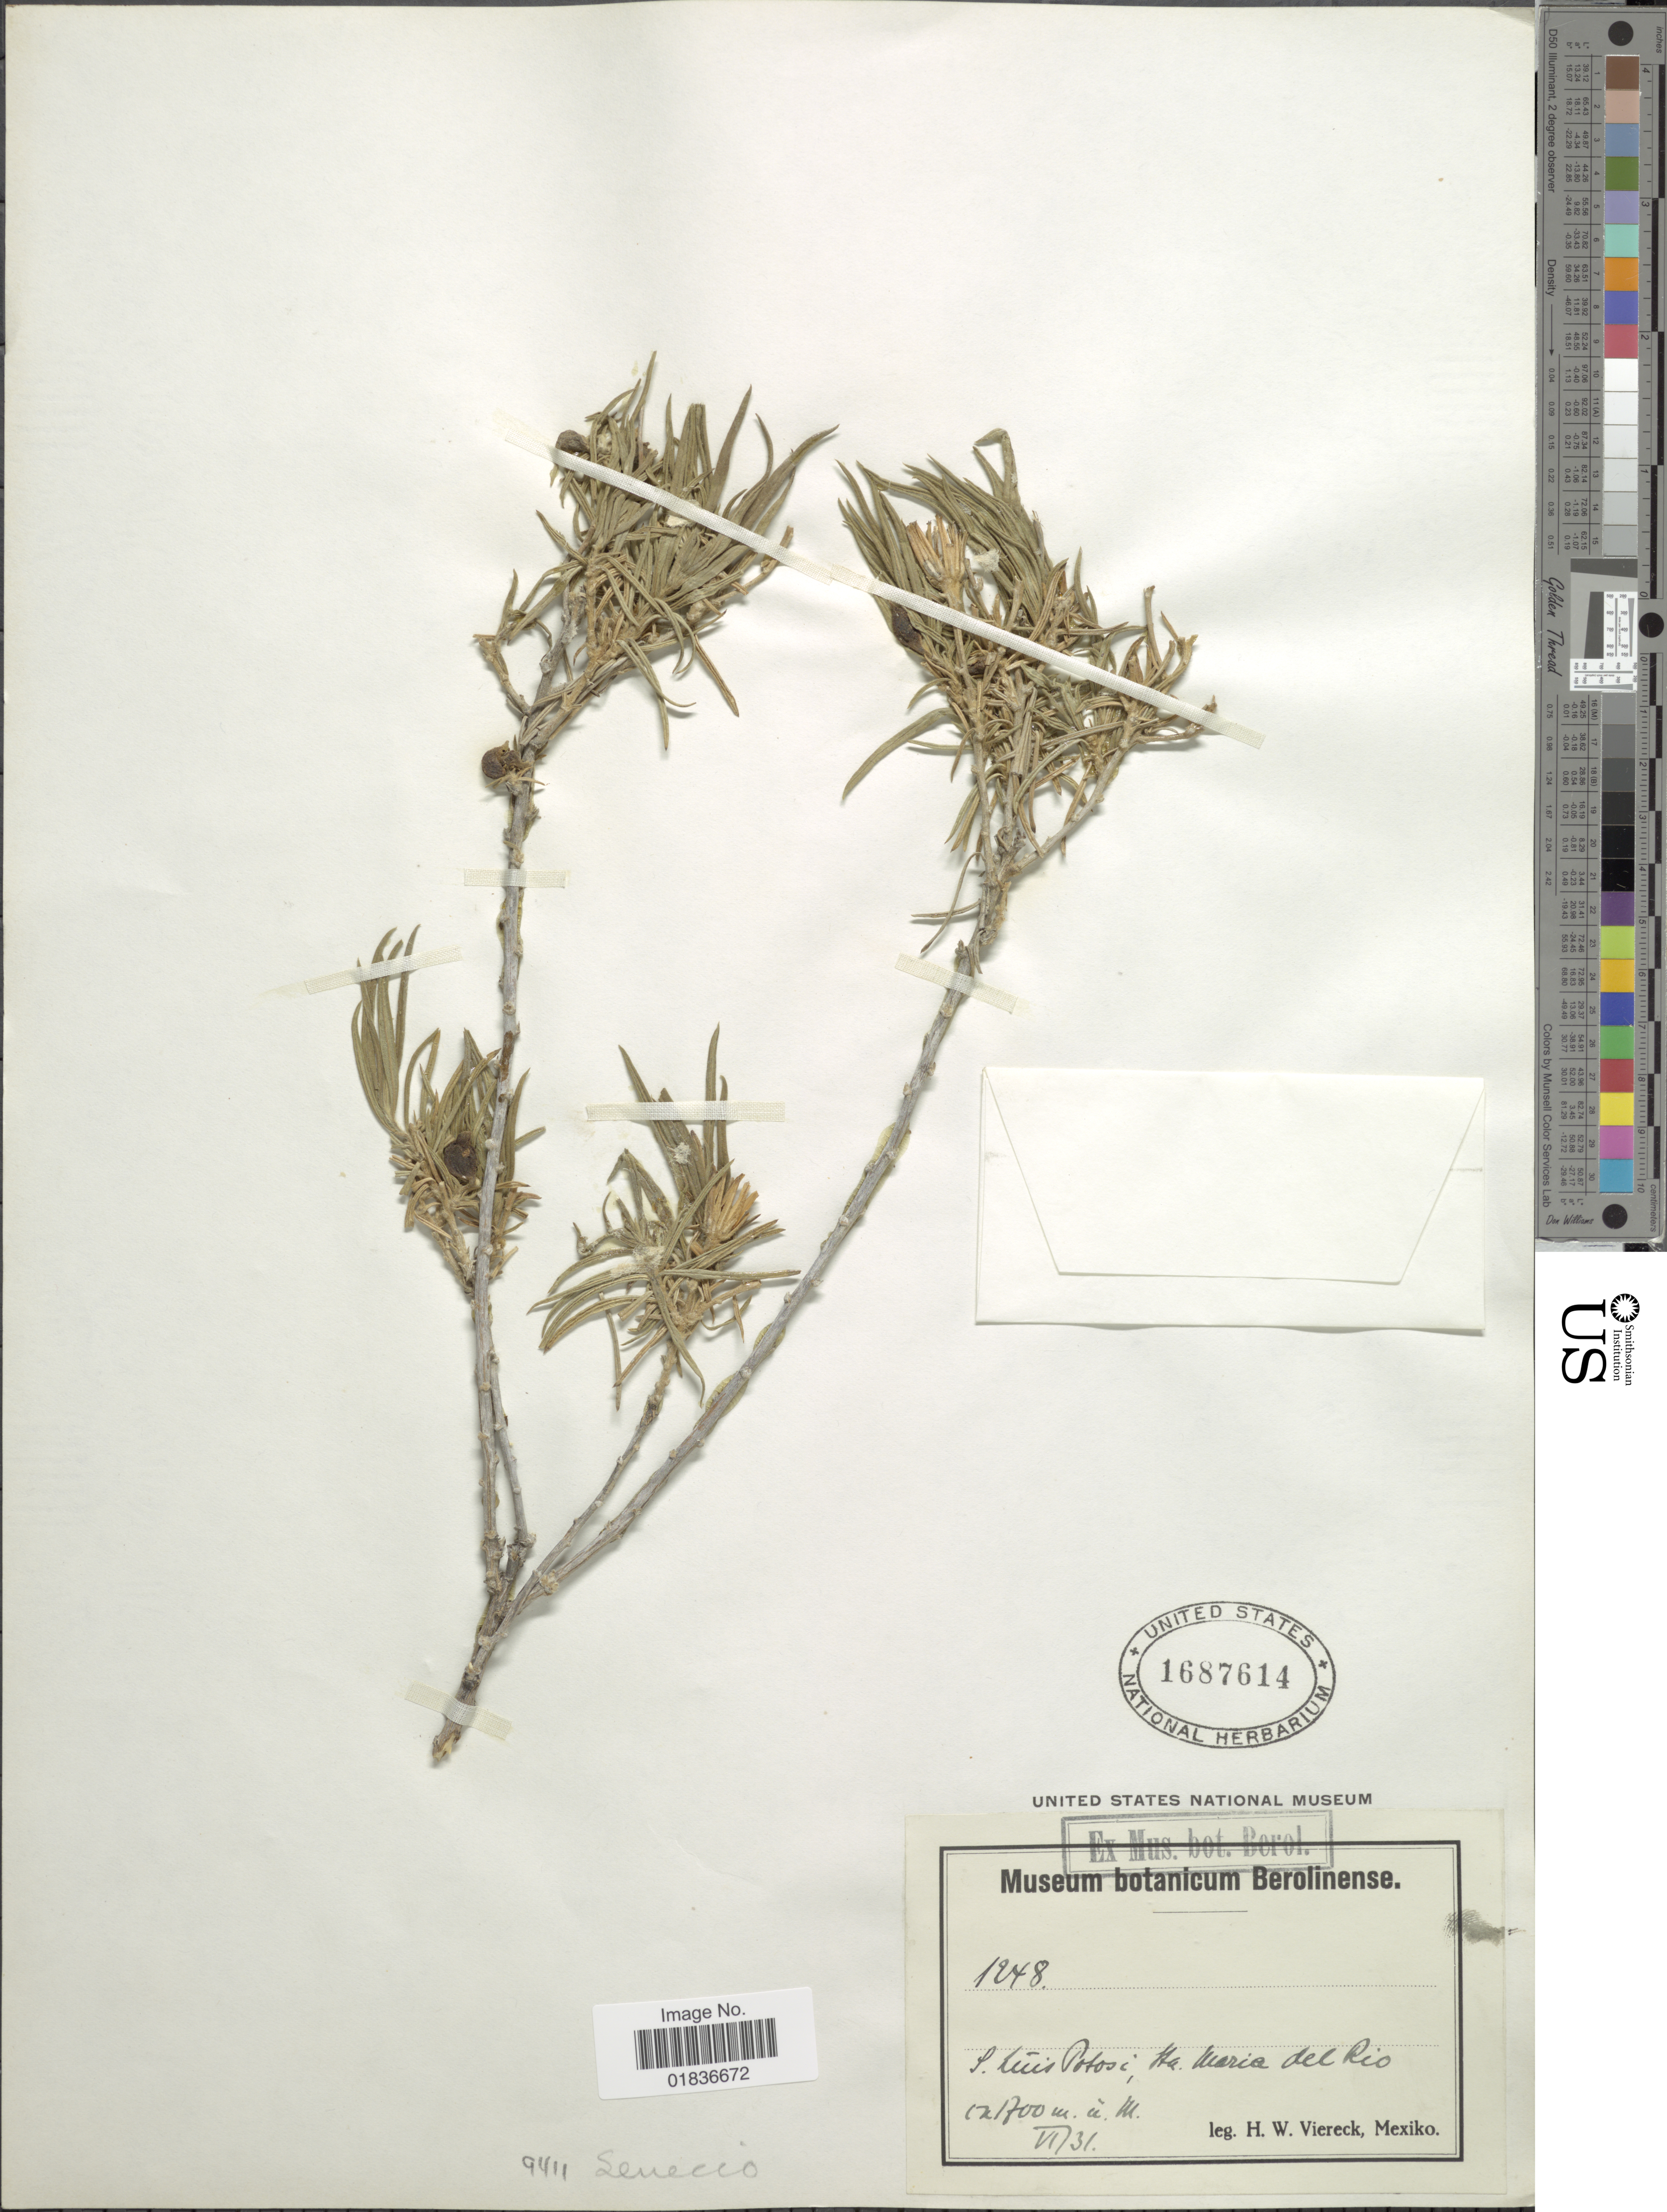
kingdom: Plantae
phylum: Tracheophyta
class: Magnoliopsida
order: Asterales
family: Asteraceae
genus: Senecio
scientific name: Senecio sp.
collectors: H. W. Viereck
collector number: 1248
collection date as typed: Transcribed d/m/y: /6/31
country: Mexico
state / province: San Luis Potosí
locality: S. Luis Potosi; Sta. Marcia del Rio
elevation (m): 1700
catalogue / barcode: US 1687614